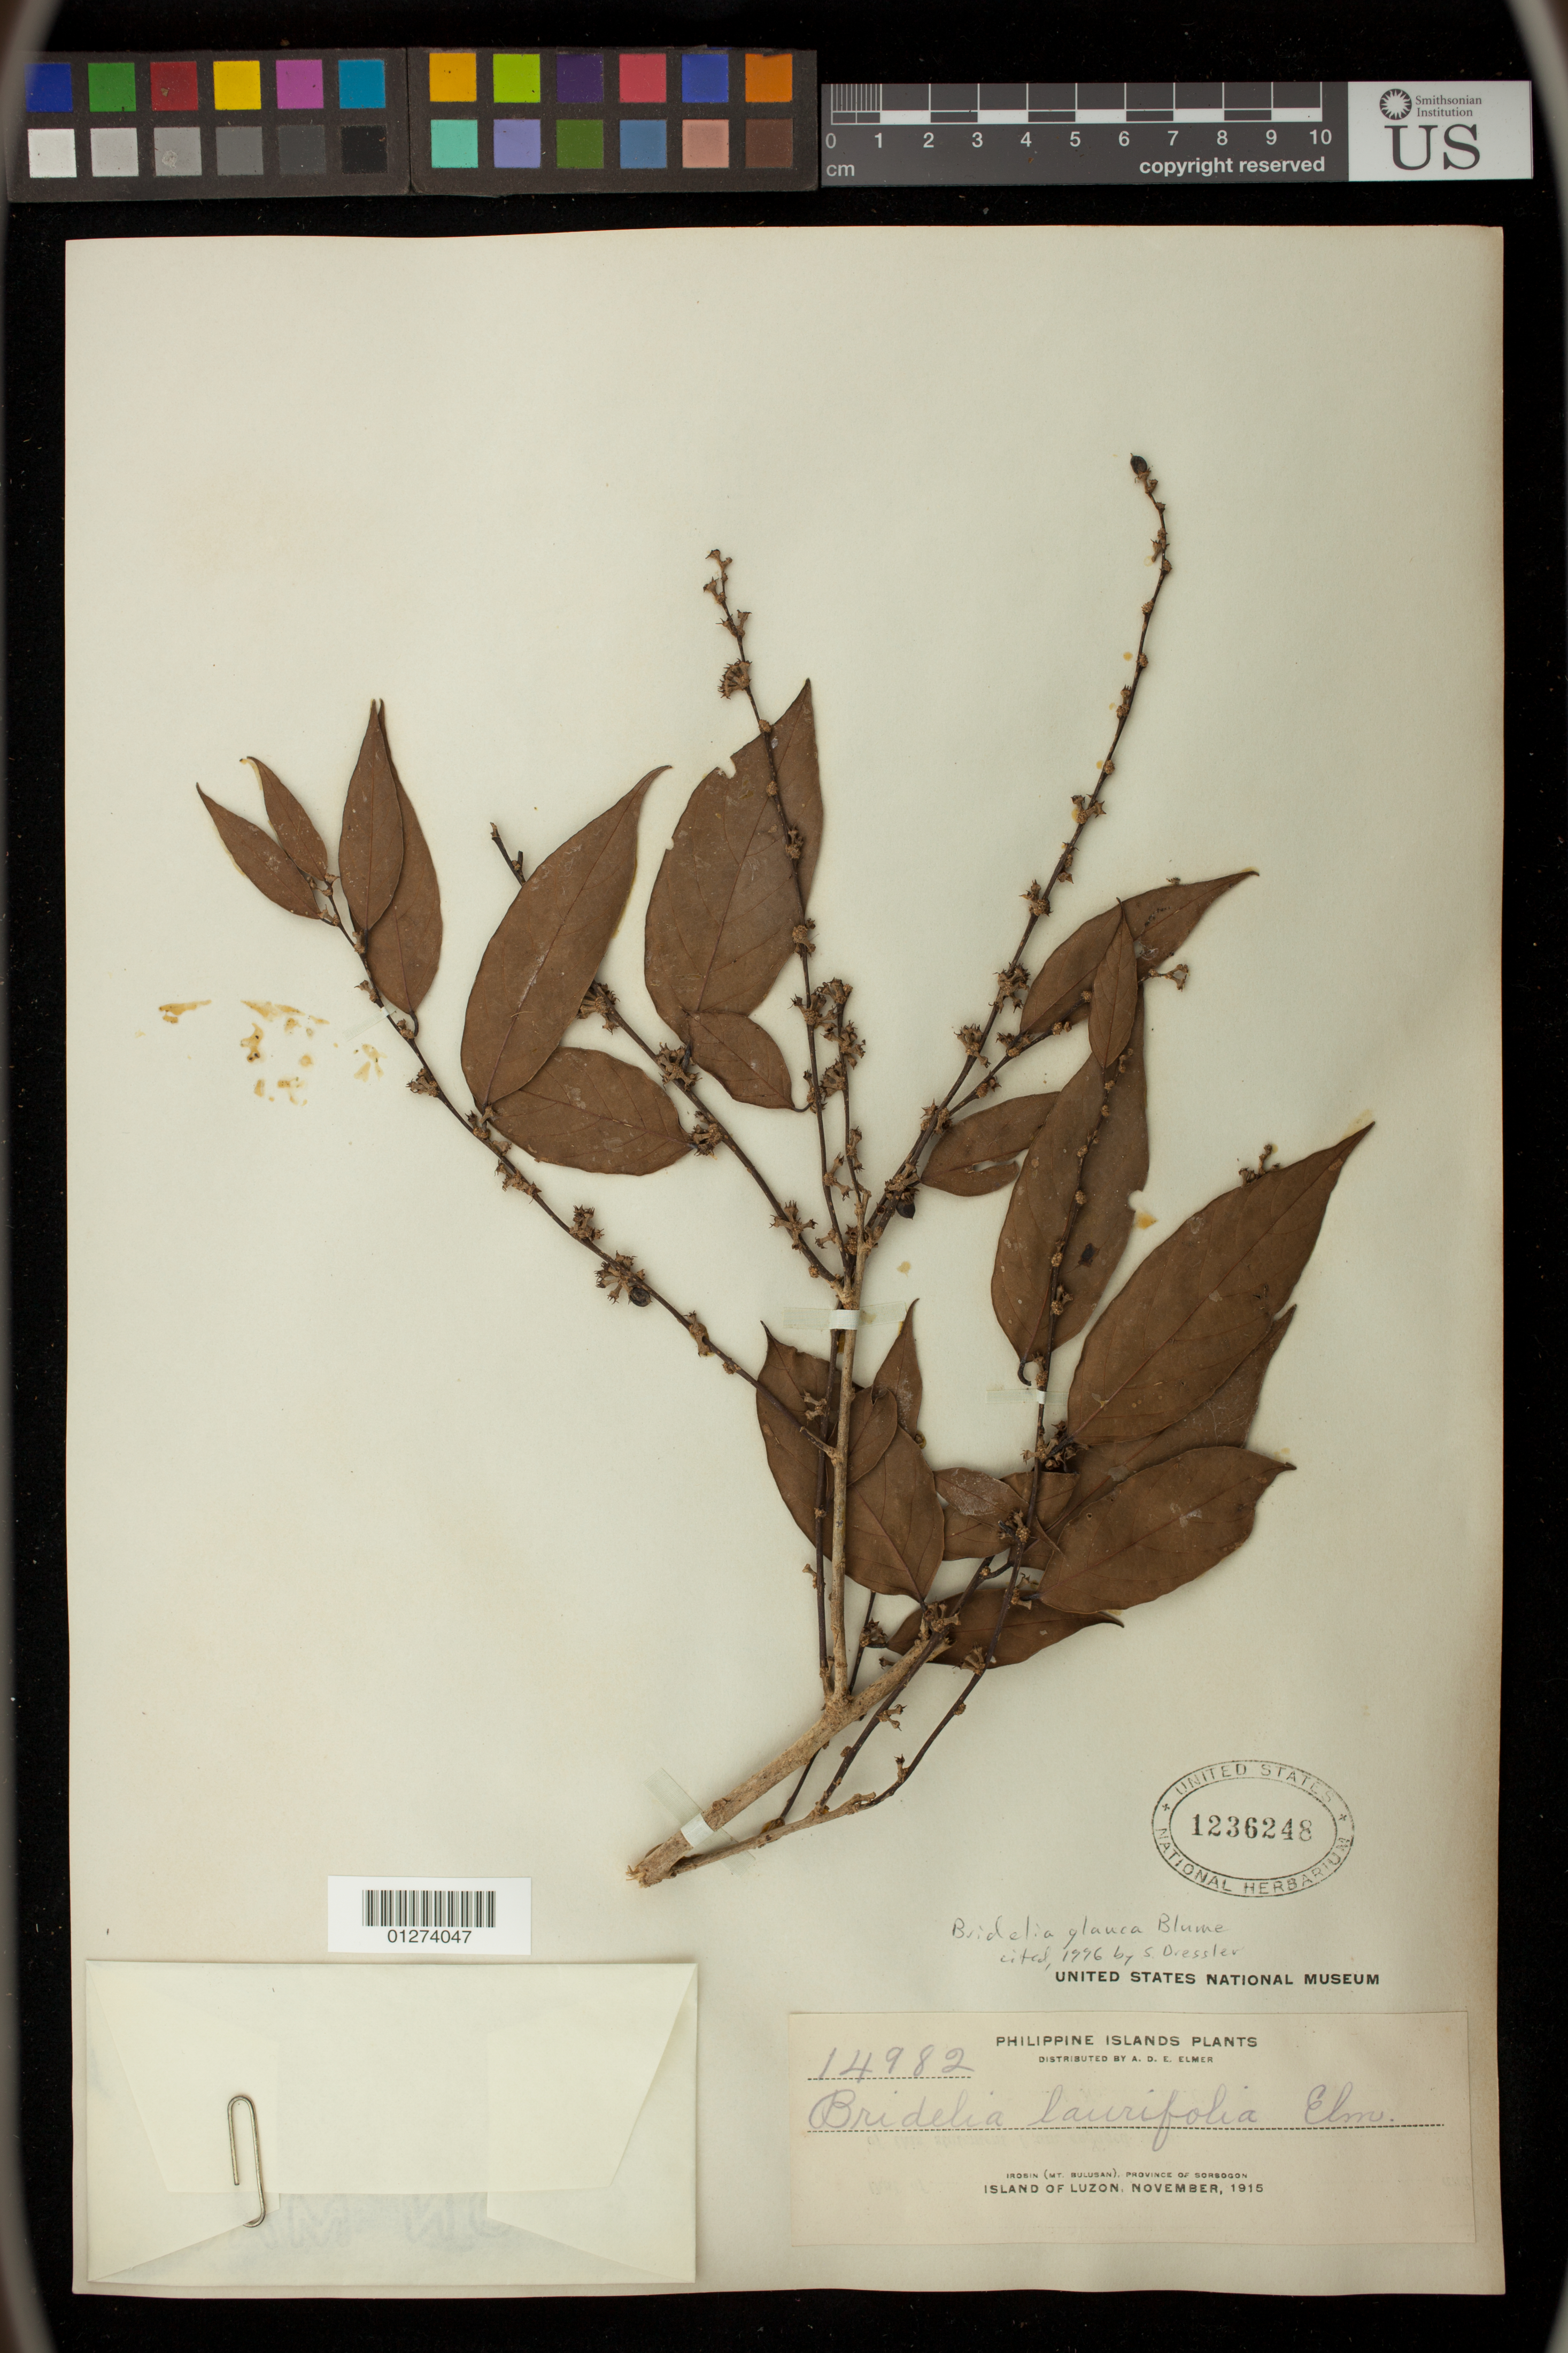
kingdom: Plantae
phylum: Tracheophyta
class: Magnoliopsida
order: Malpighiales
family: Phyllanthaceae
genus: Bridelia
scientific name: Bridelia glauca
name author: Blume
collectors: A. D. E. Elmer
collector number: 14982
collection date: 1915-11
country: Philippines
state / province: Bicol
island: Luzon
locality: Irosin (Mt. Bulusan), Province of Sorsogon, Island of Luzon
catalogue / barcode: US 1236248